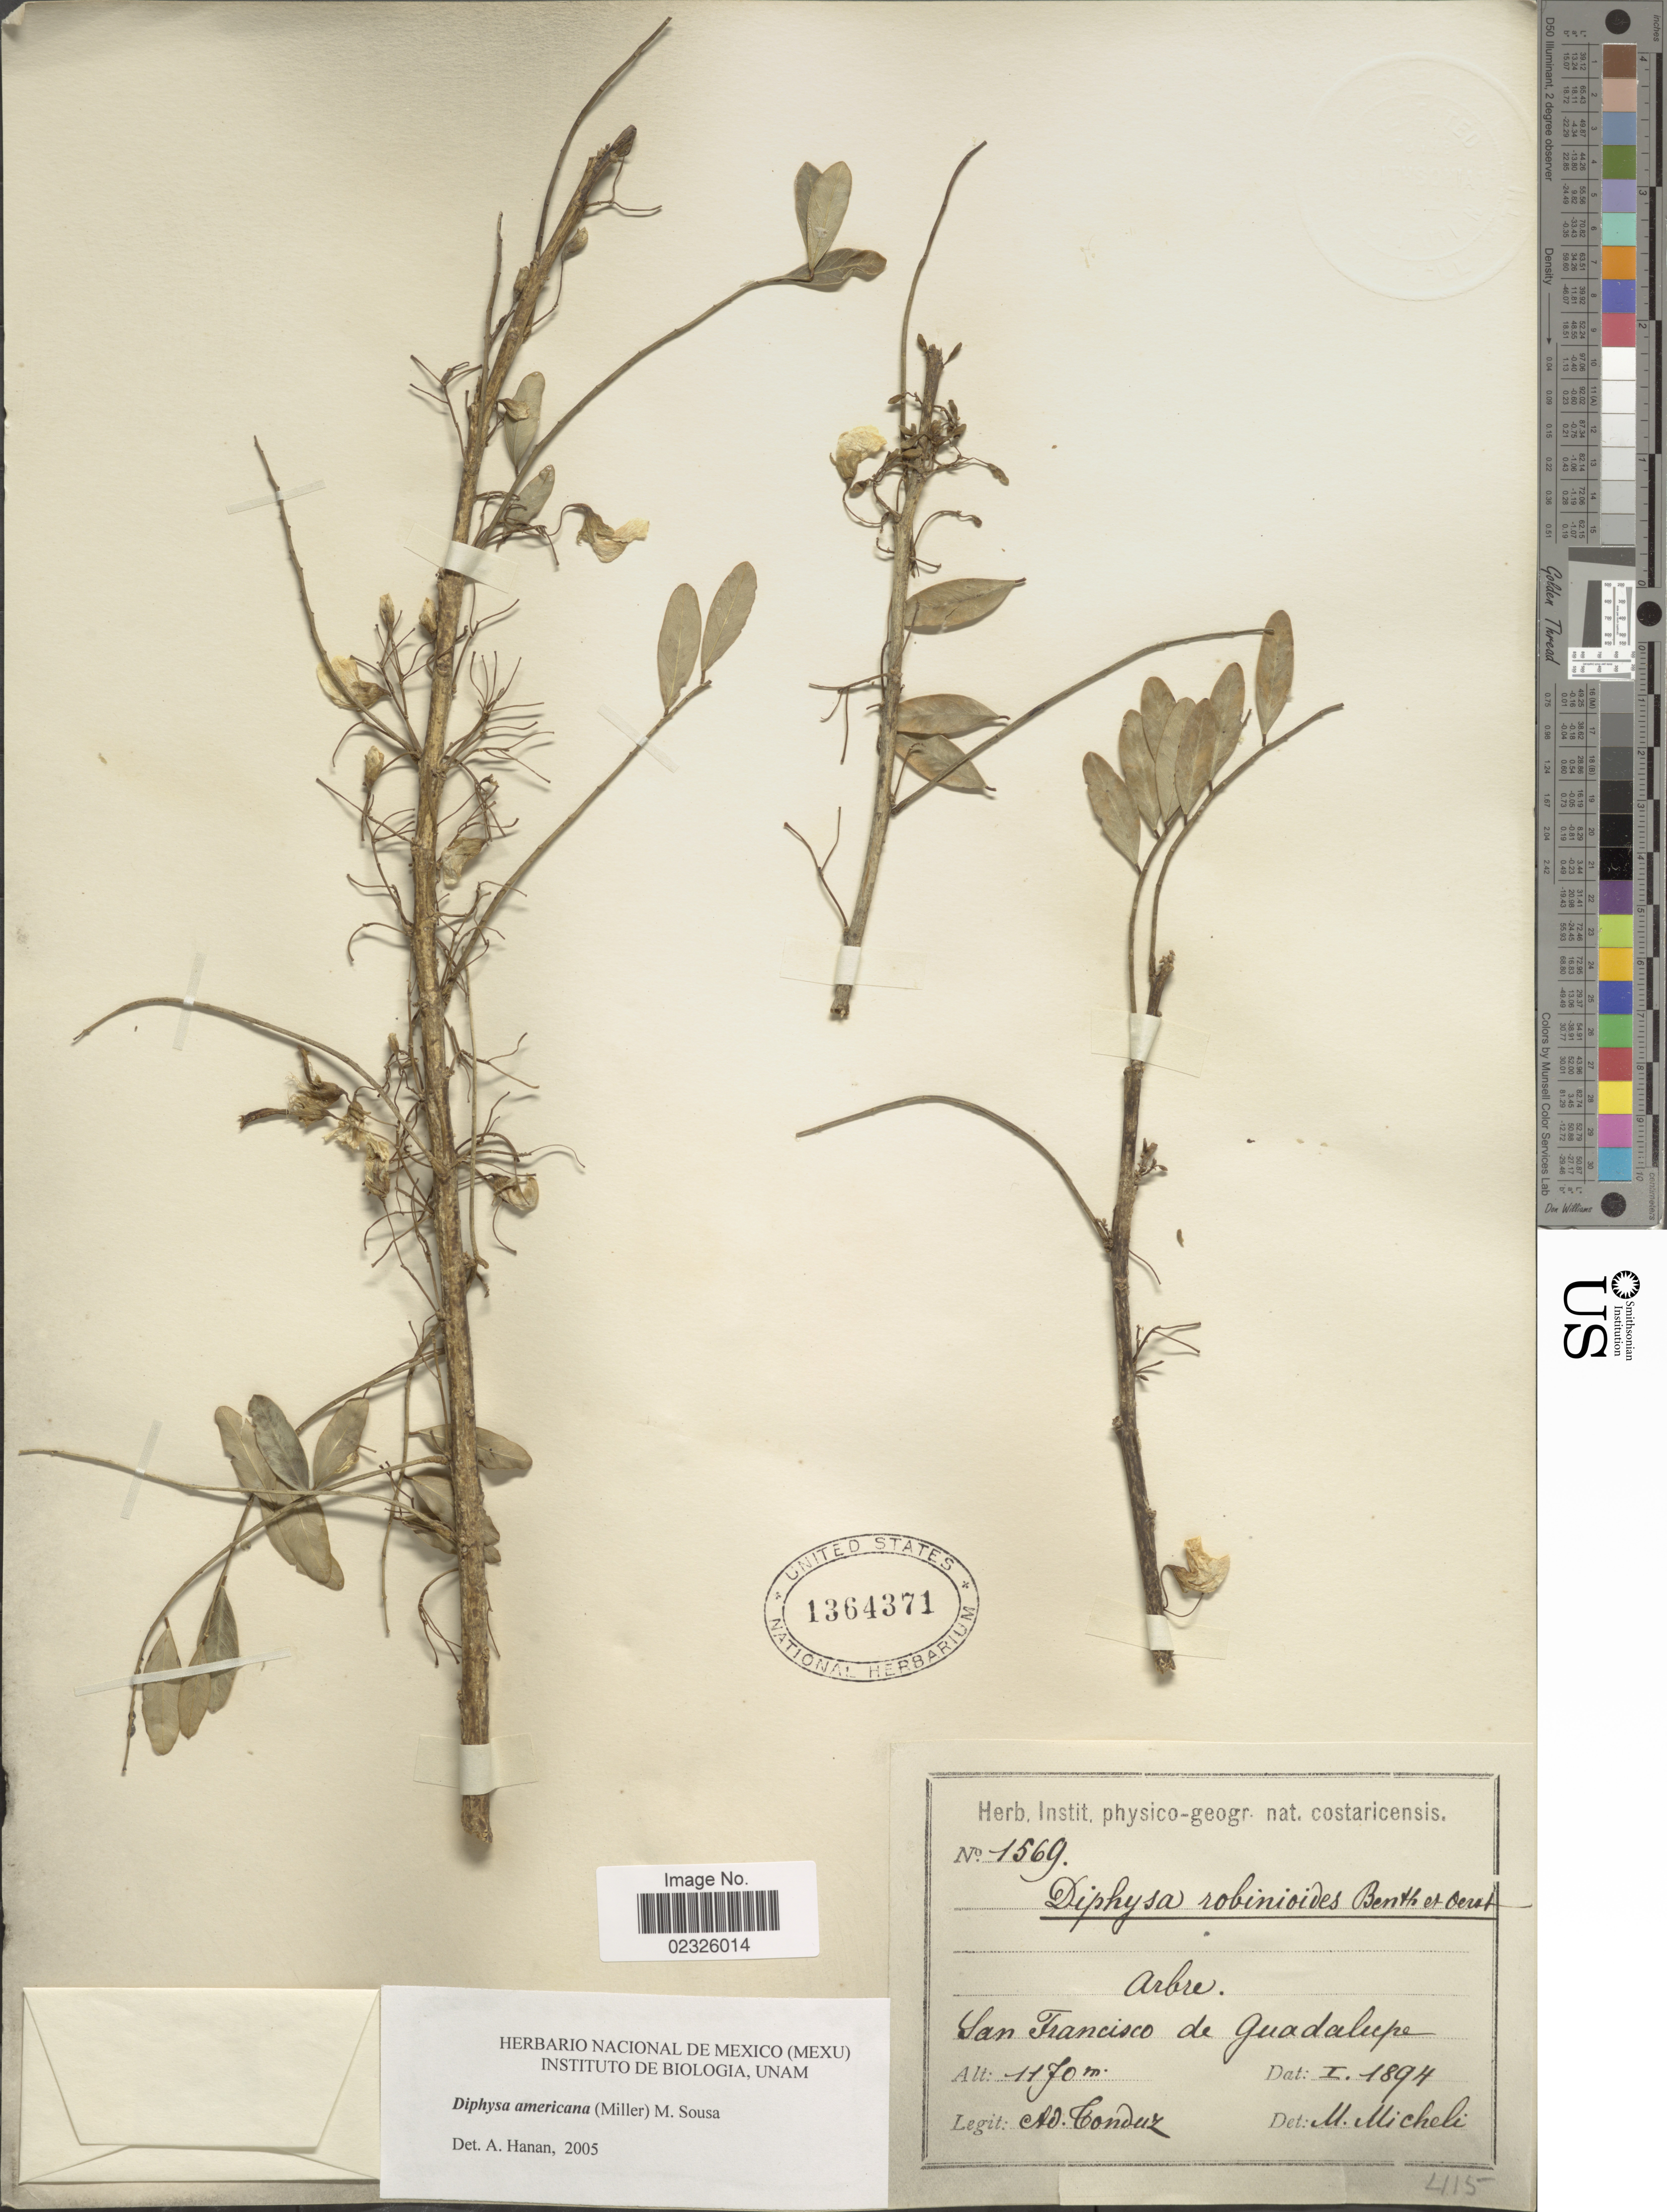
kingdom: Plantae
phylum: Tracheophyta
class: Magnoliopsida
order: Fabales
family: Fabaceae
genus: Diphysa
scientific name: Diphysa americana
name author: (Mill.) M. Sousa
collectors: A. Tonduz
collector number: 1569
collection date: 1894-01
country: Costa Rica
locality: San Francisco de Guadalupe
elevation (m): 1170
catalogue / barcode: US 1364371